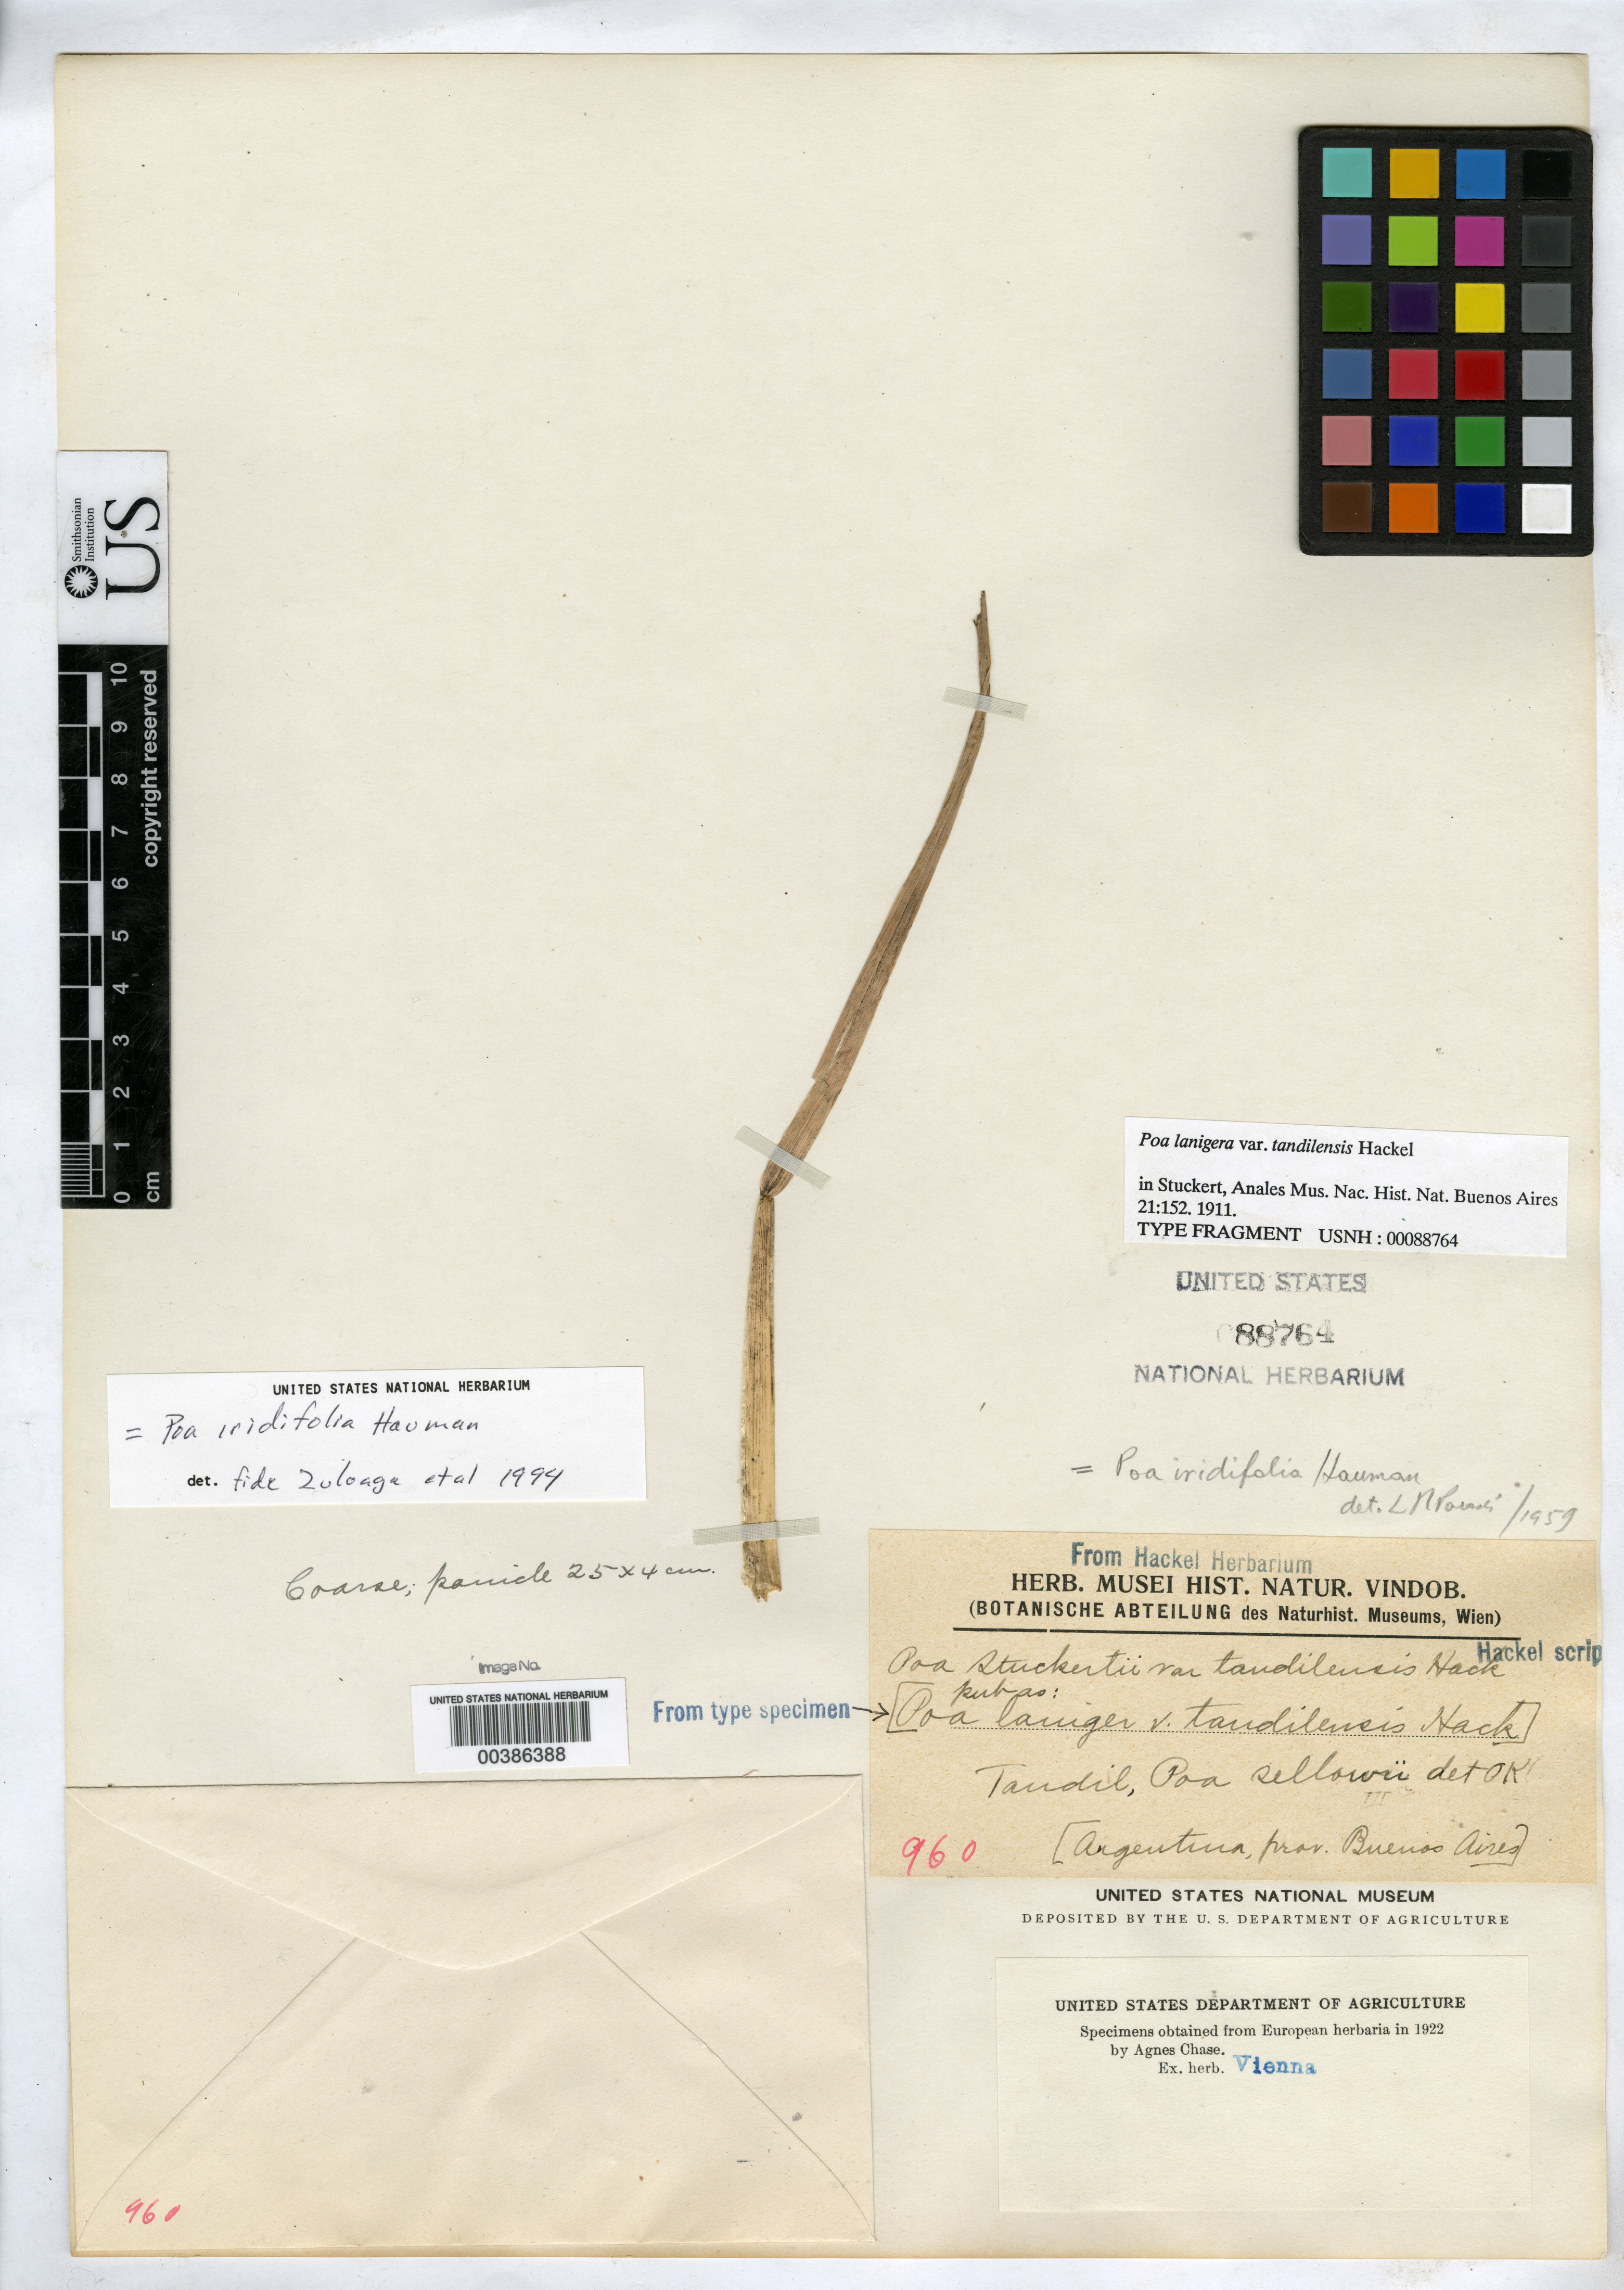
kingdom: Plantae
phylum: Tracheophyta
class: Liliopsida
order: Poales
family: Poaceae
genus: Poa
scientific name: Poa lanigera var. tandilensis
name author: Hack. in Stuck.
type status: Type Fragment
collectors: C.E.O. Kuntze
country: Argentina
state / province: Buenos Aires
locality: Tandil.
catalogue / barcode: US 88764